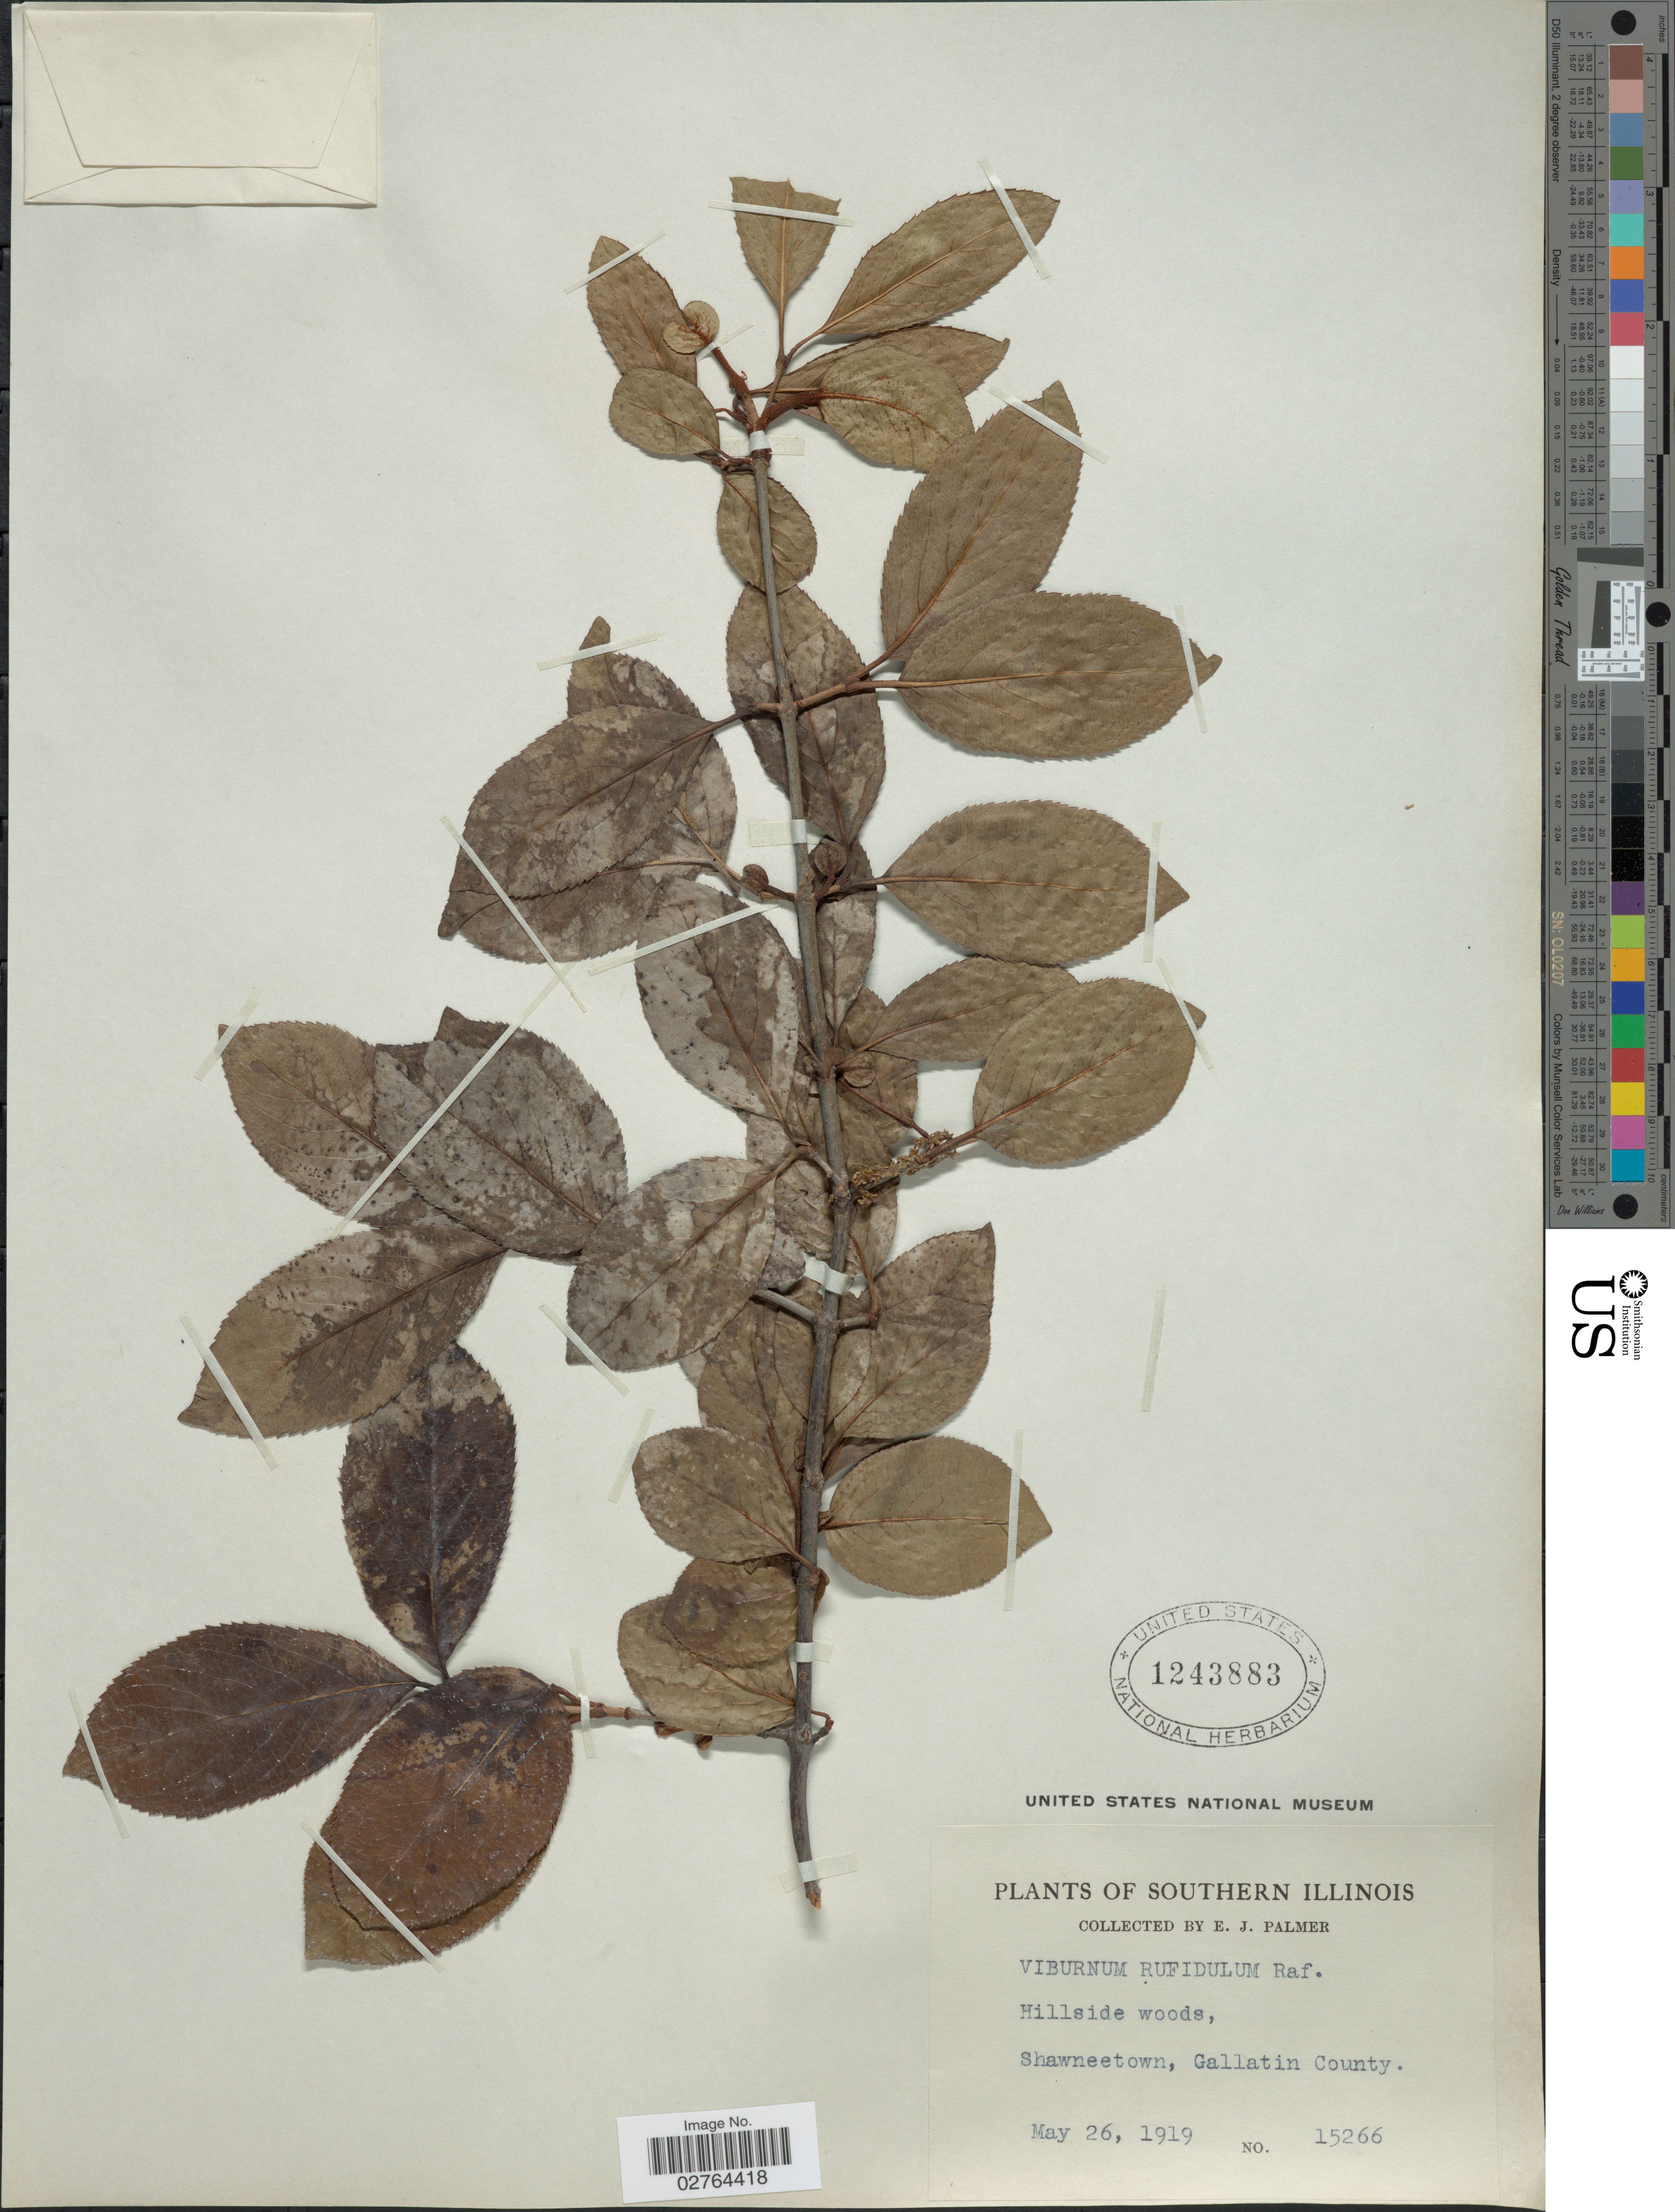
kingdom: Plantae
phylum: Tracheophyta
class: Magnoliopsida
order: Dipsacales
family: Viburnaceae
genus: Viburnum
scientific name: Viburnum rufidulum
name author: Raf.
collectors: E. J. Palmer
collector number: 15266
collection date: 1919-05-26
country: United States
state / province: Illinois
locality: Southern Illinois. Shwaneetown, Gallatin County.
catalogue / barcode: US 1243883